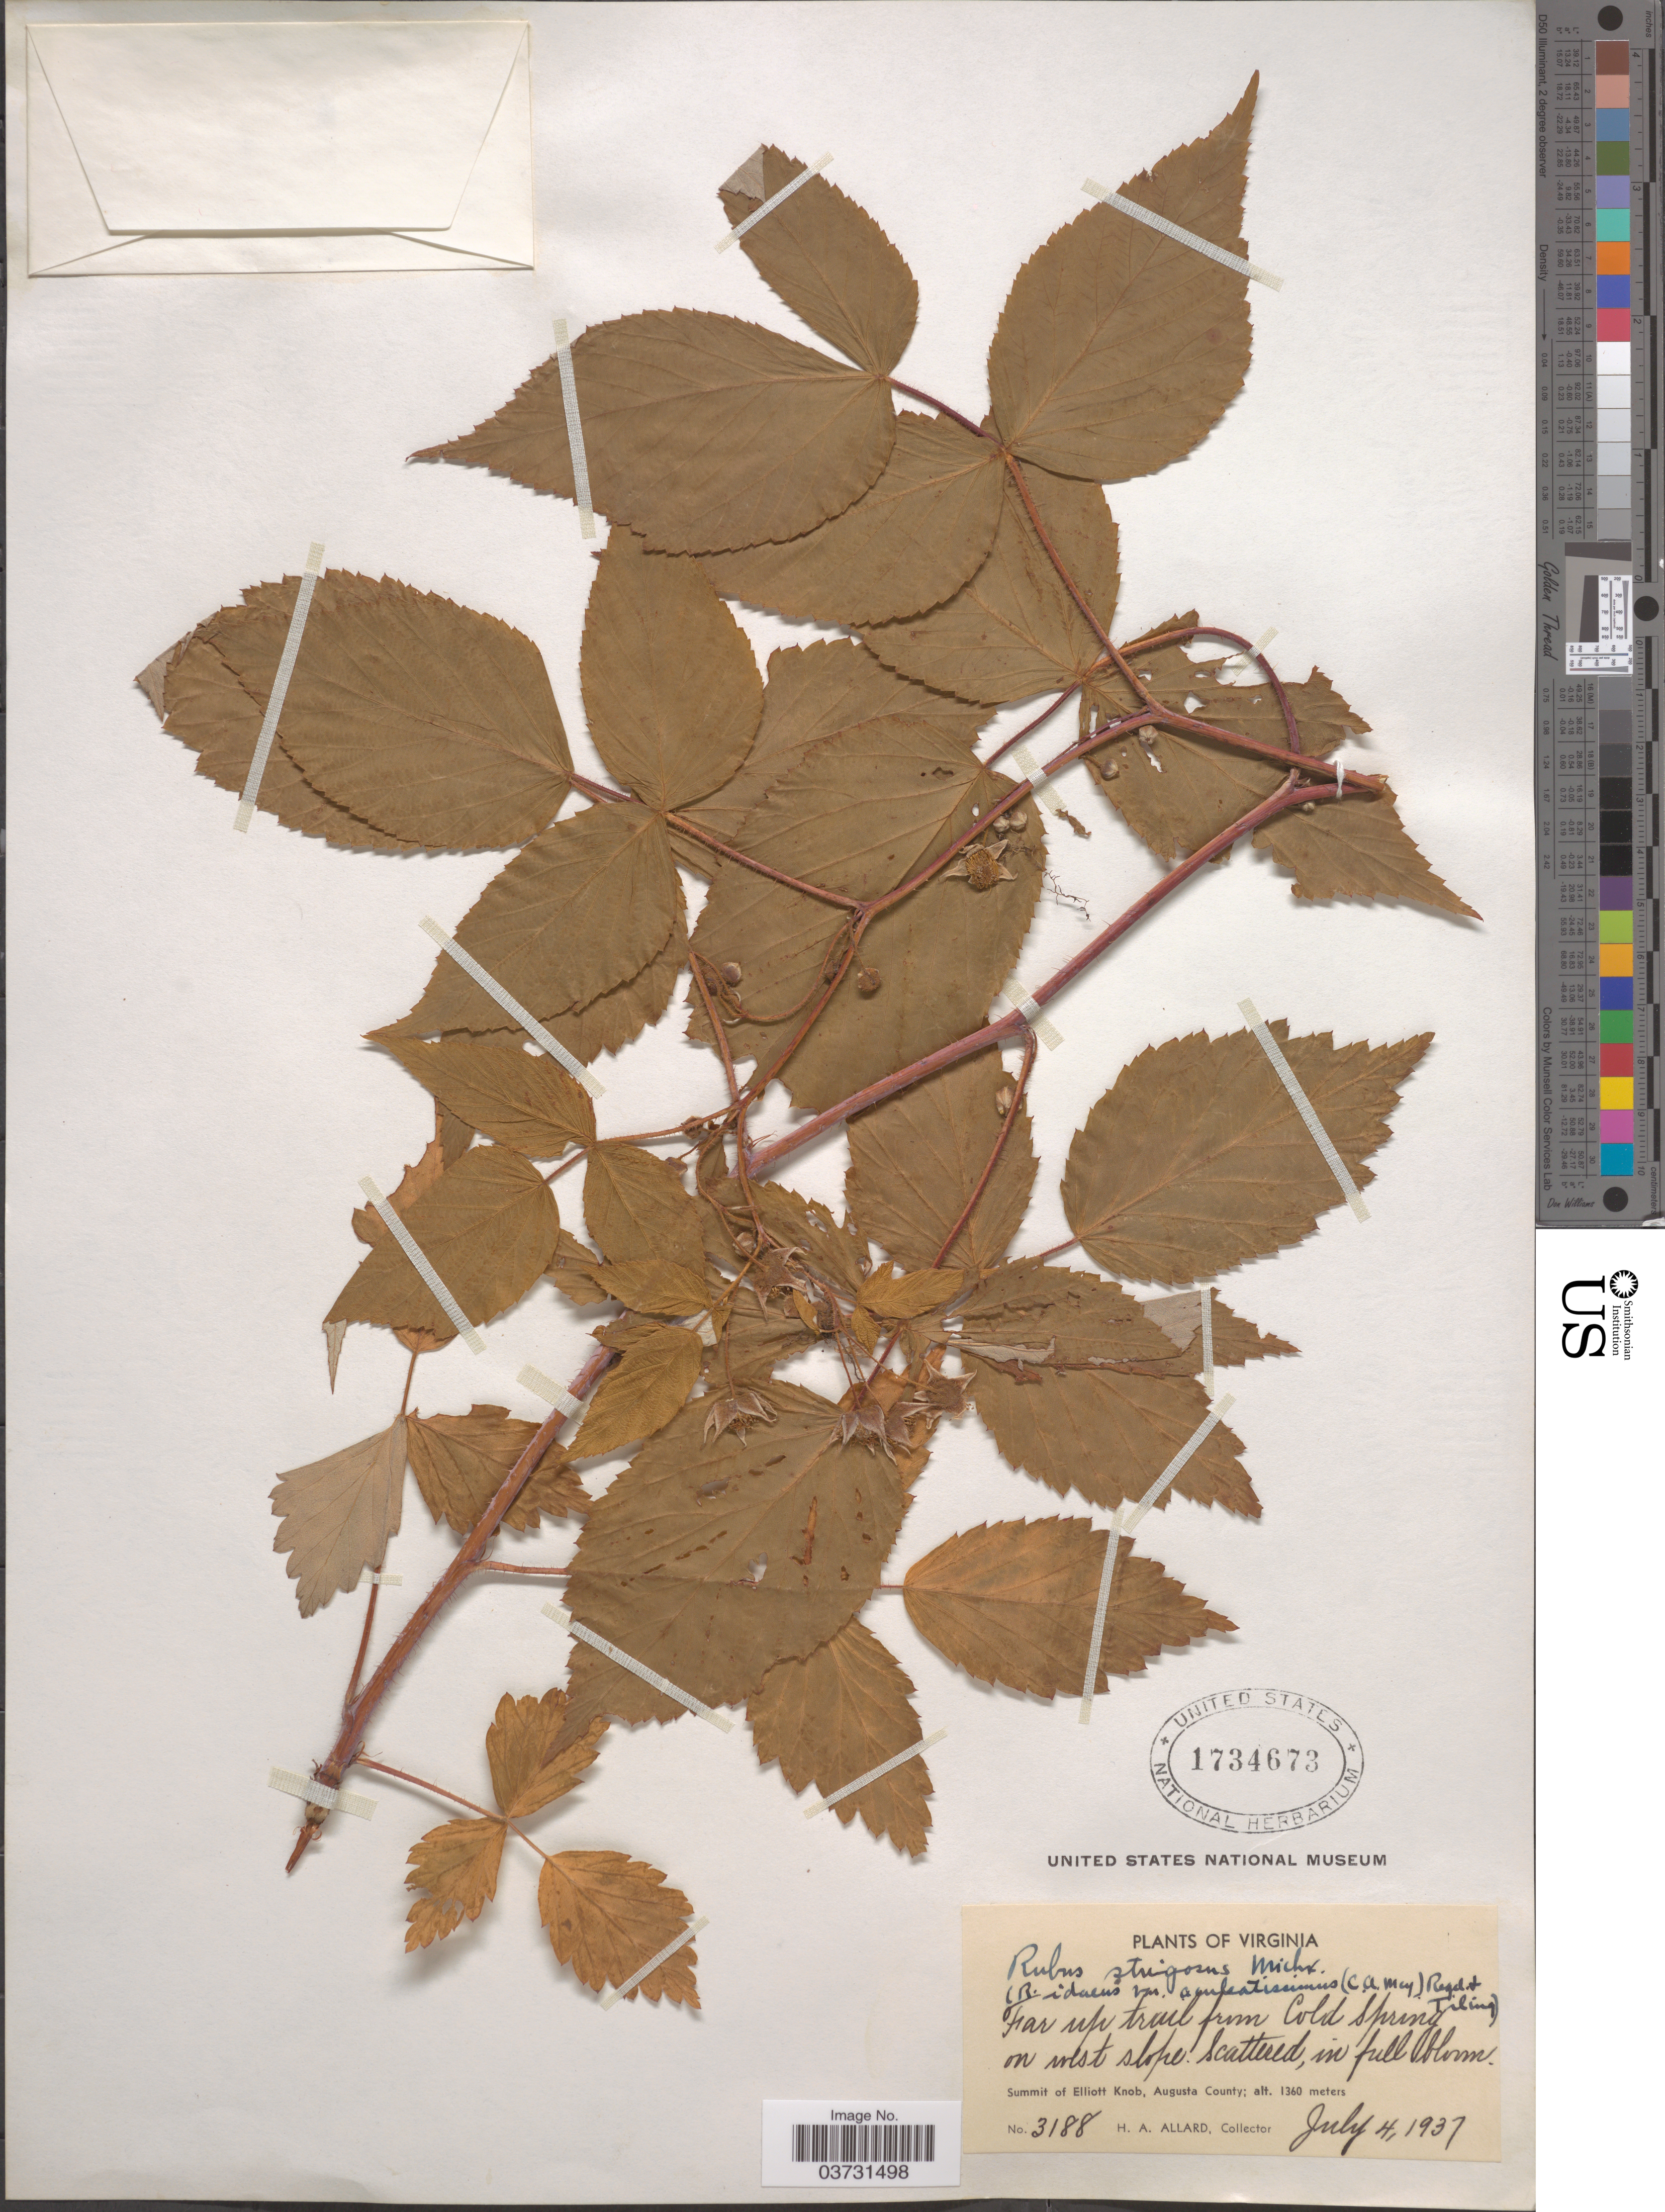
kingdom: Plantae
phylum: Tracheophyta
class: Magnoliopsida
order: Rosales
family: Rosaceae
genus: Rubus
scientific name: Rubus strigosus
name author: Michx.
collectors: H. A. Allard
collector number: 3188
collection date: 1937-07-04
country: United States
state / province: Virginia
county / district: Augusta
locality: Far up trail from Cold Spring on west slope. Summit of Elliott Knob, Augusta County.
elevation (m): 1360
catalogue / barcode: US 1734673